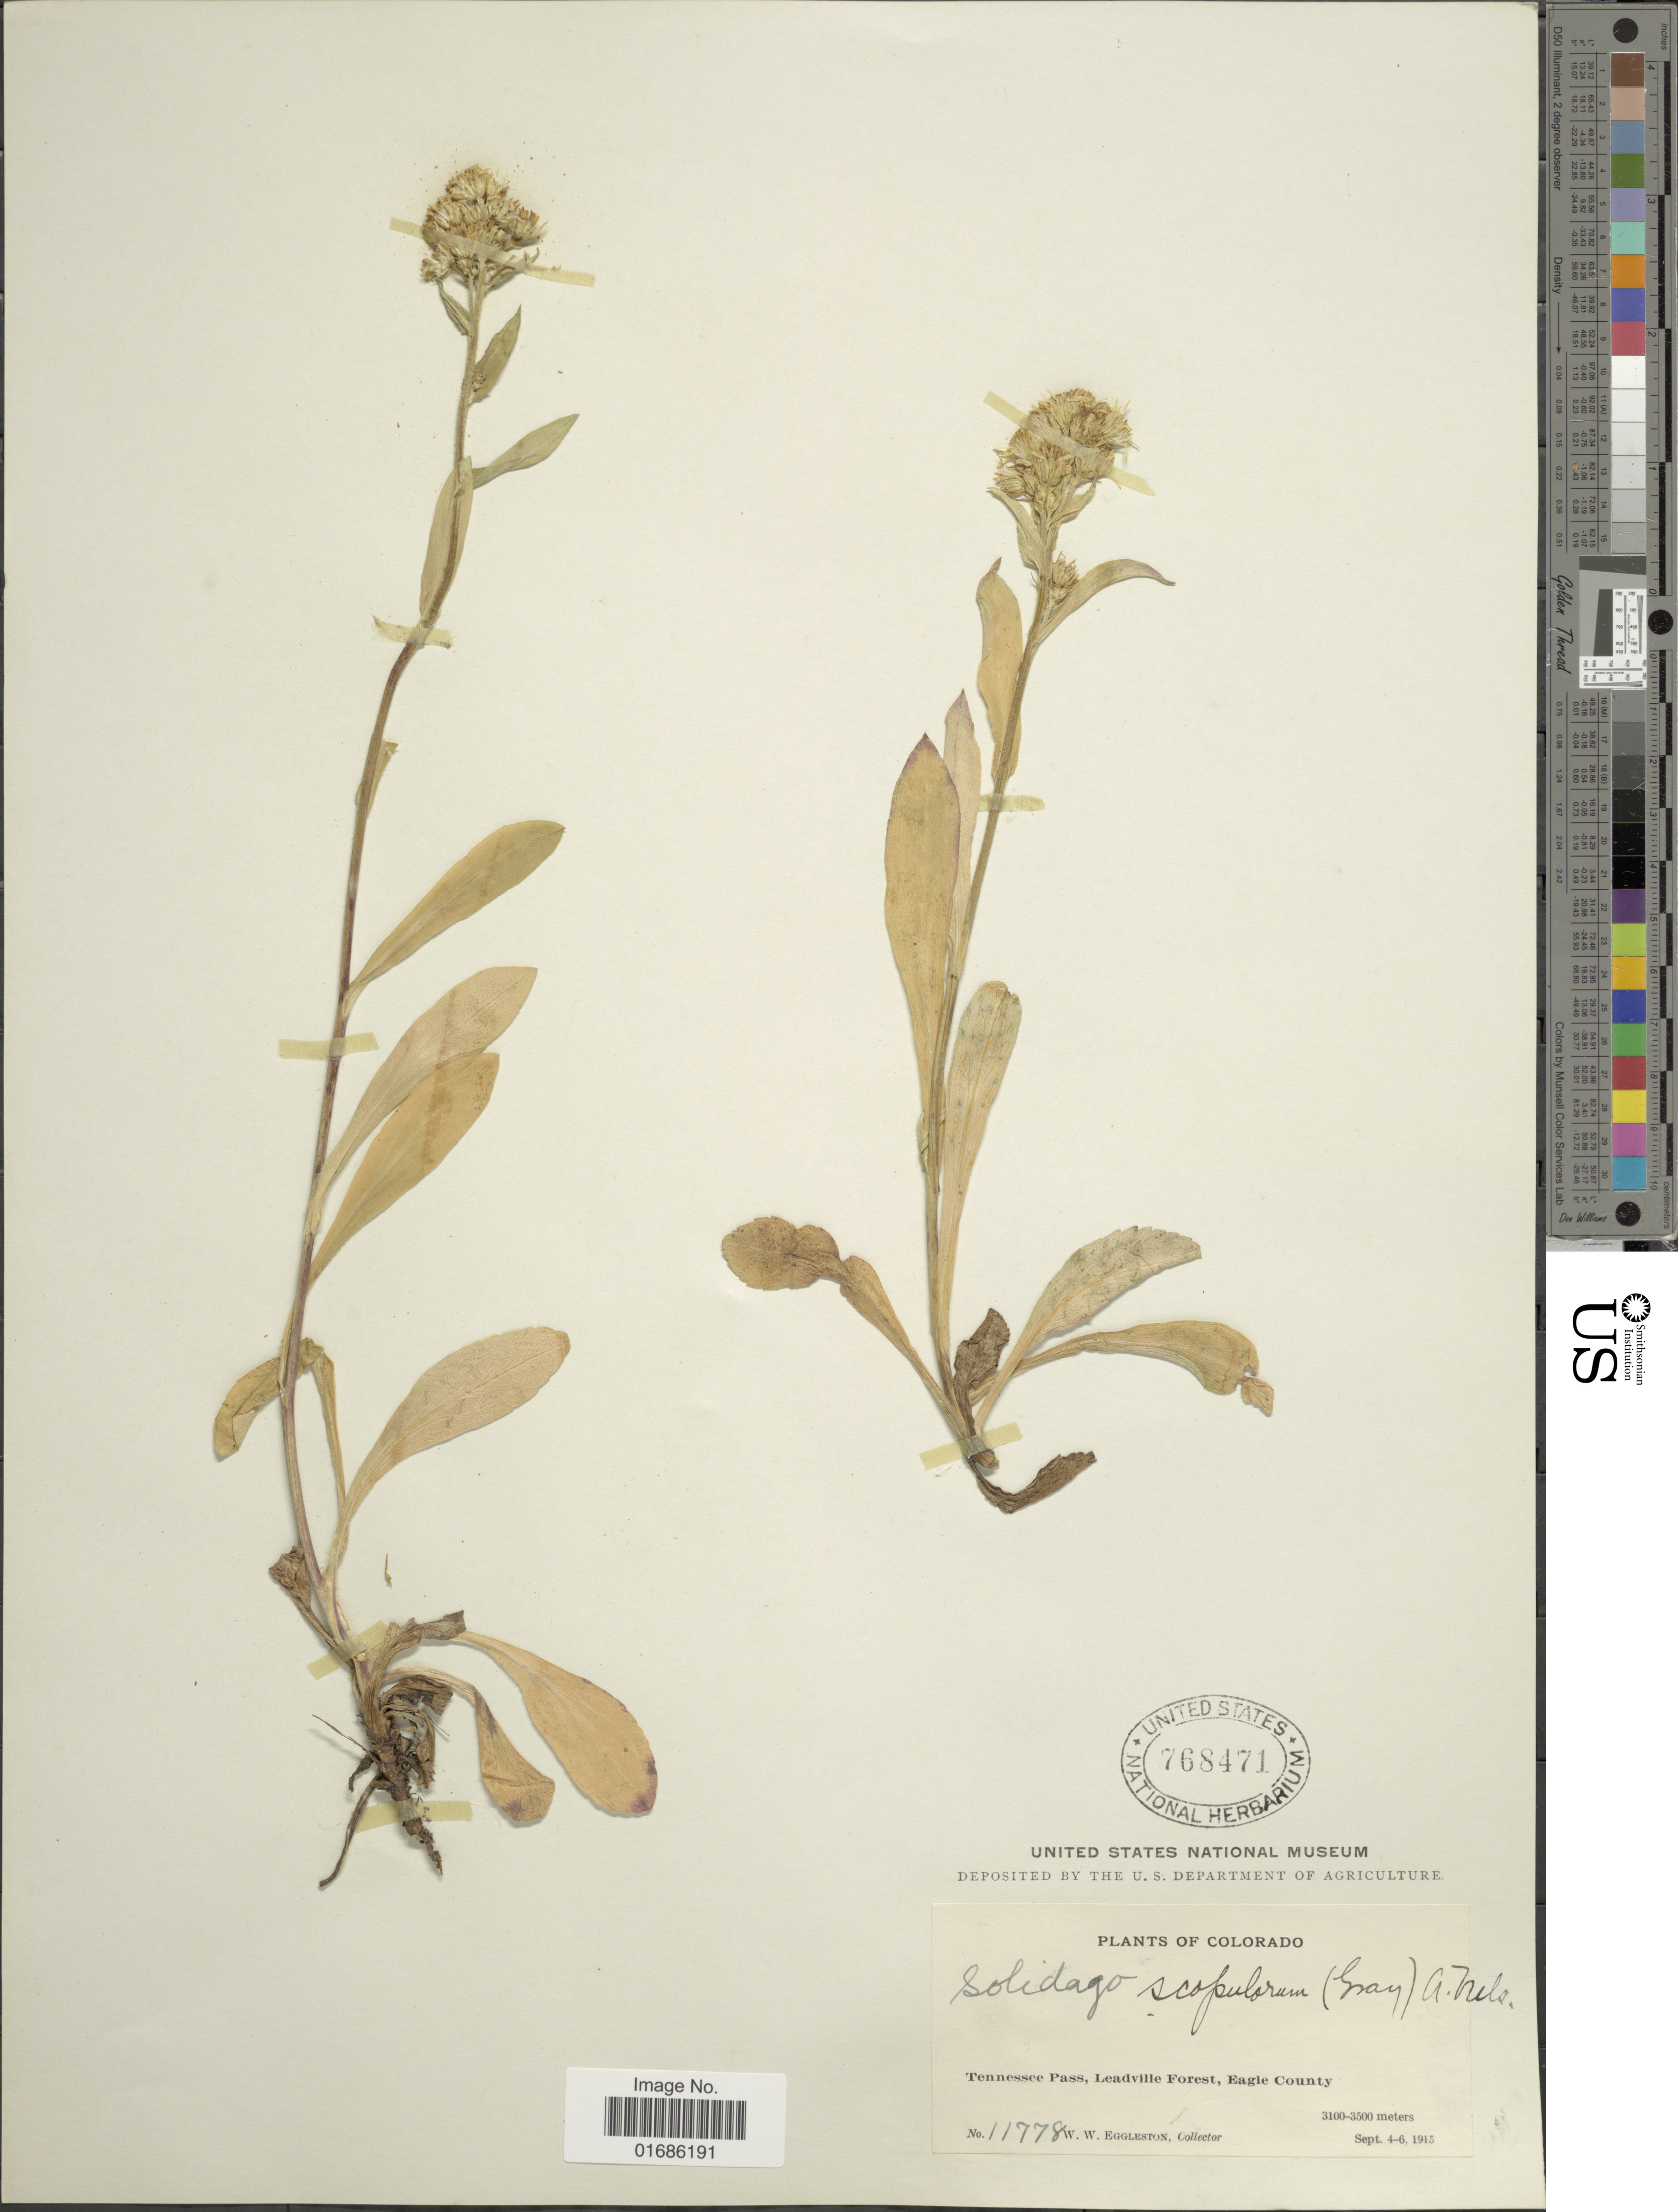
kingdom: Plantae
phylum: Tracheophyta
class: Magnoliopsida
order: Asterales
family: Asteraceae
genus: Solidago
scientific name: Solidago ciliosa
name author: Greene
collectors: W. W. Eggleston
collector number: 11778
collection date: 1915-09-04/1915-09-06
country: United States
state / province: Colorado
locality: Tennessee Pass, Leadville Forest, Eagle County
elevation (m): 3100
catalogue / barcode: US 768471